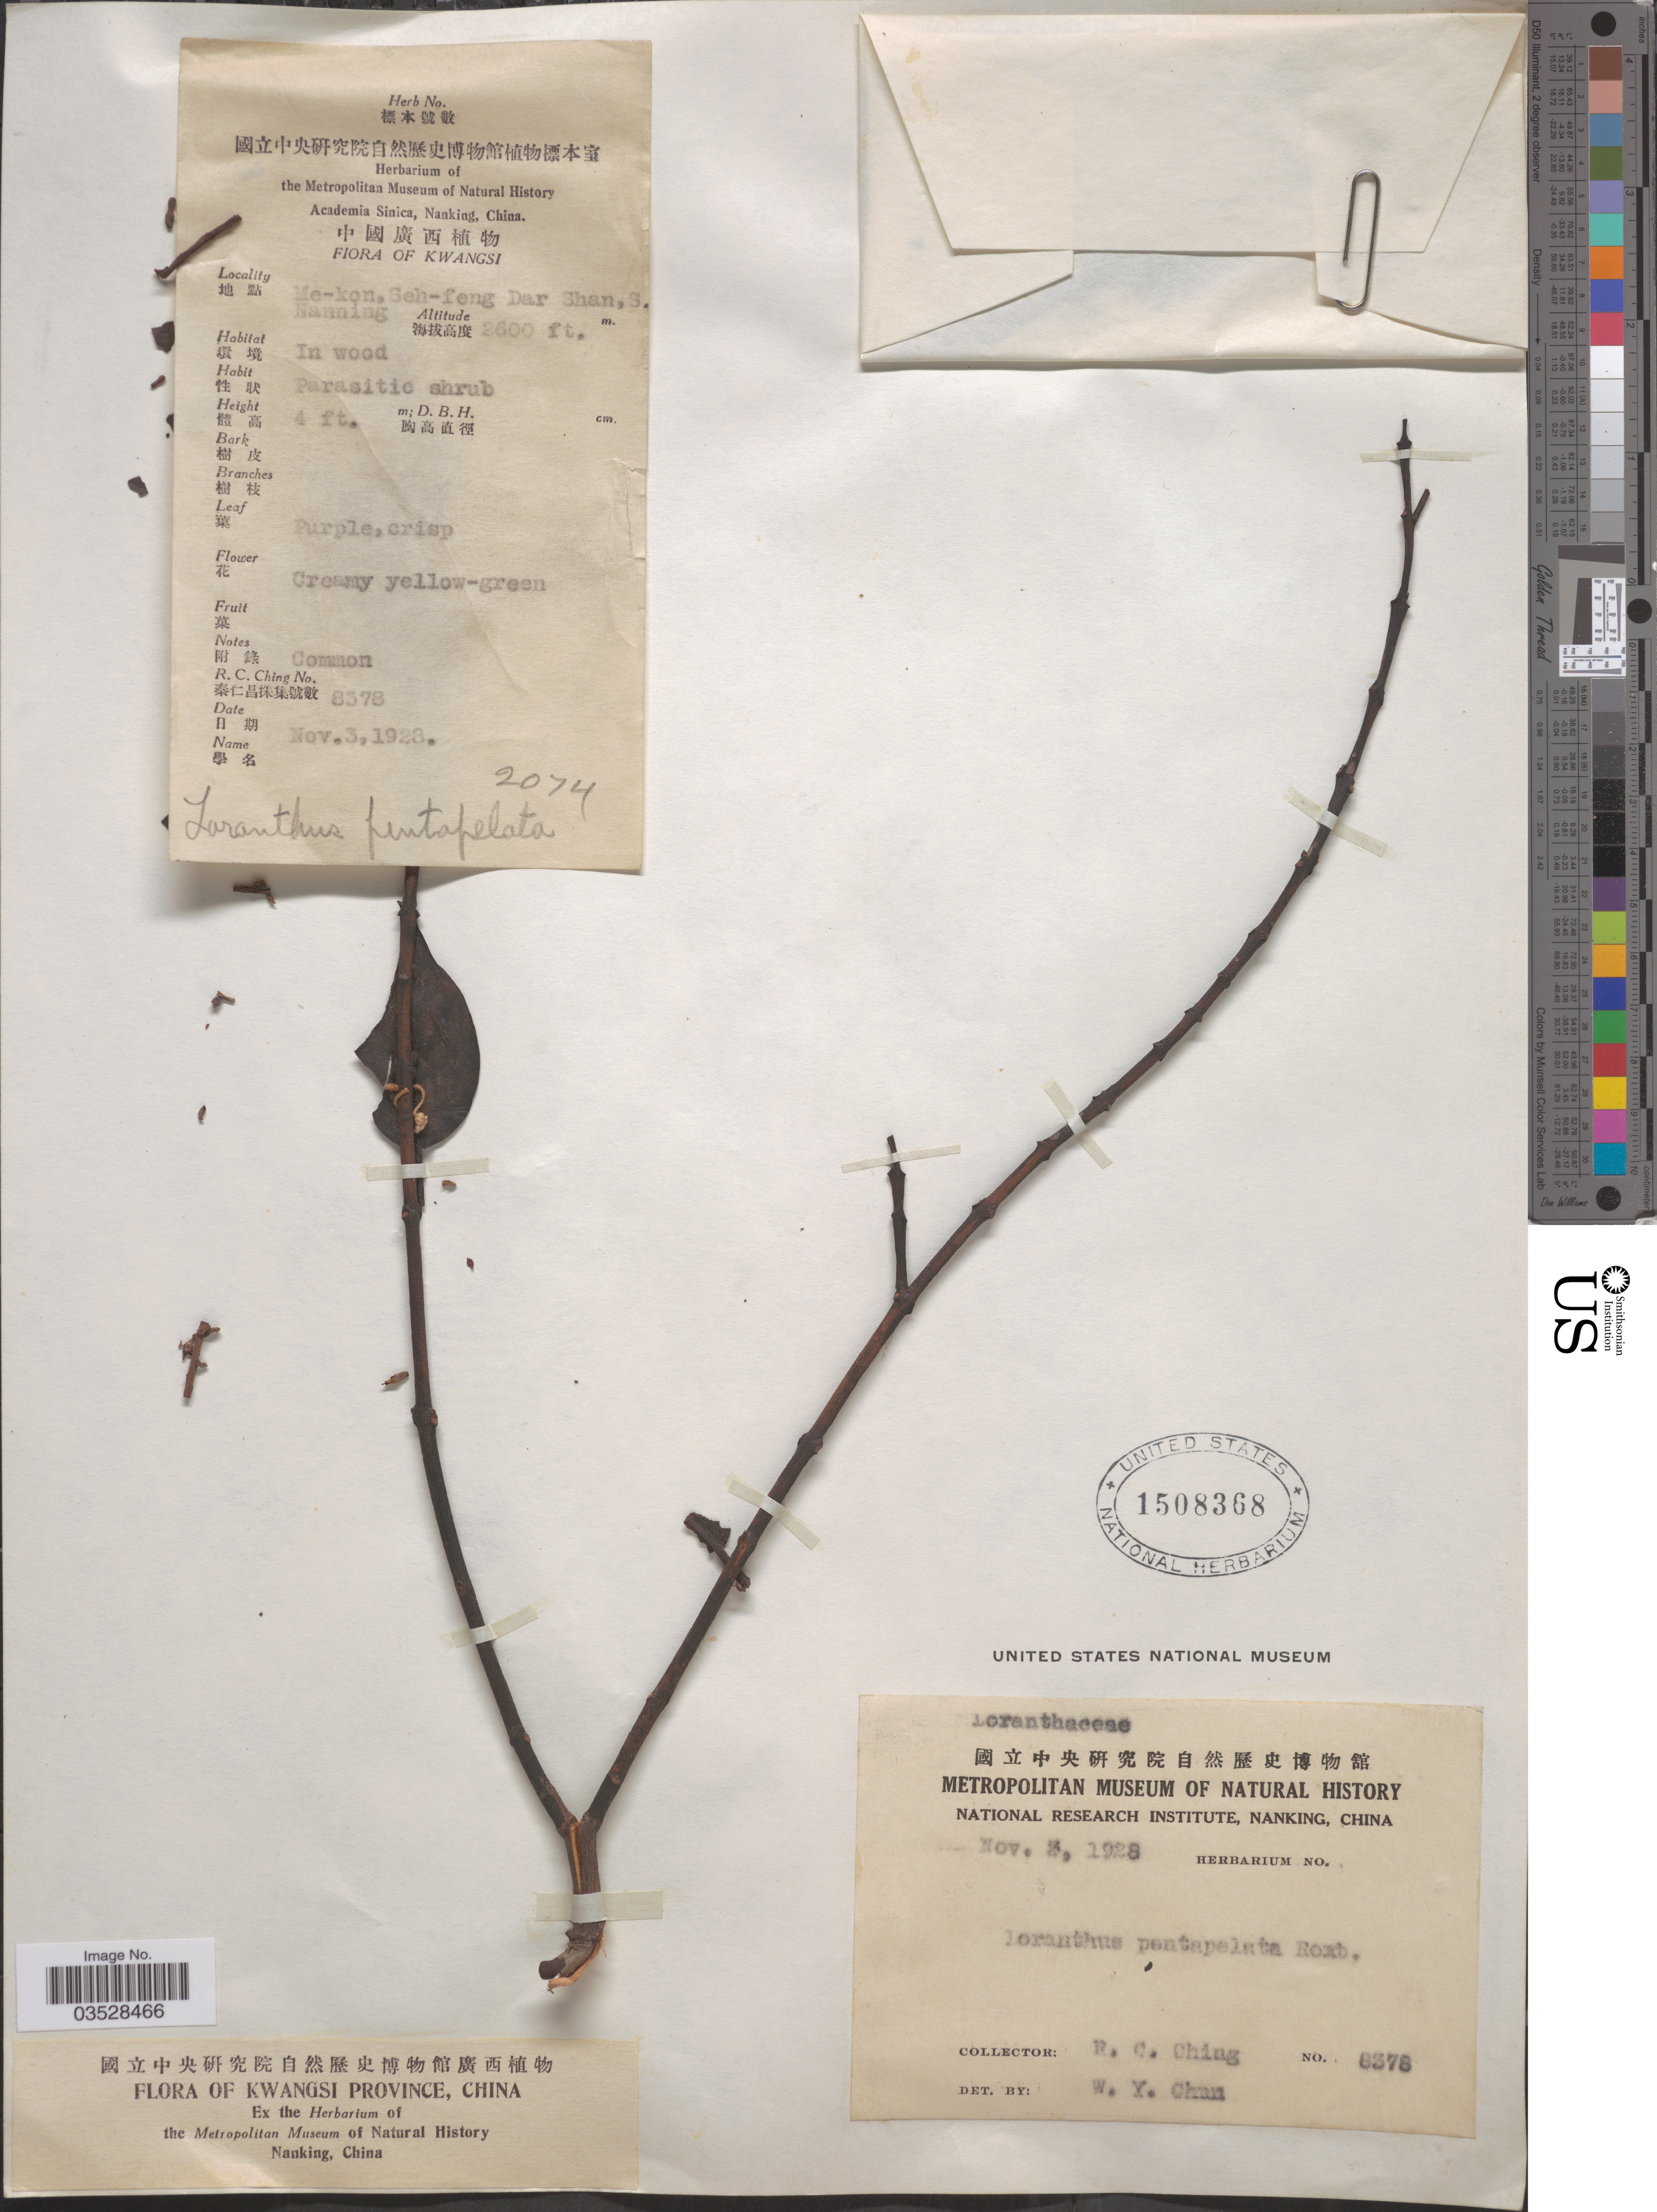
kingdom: Plantae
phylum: Tracheophyta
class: Magnoliopsida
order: Santalales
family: Loranthaceae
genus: Loranthus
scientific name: Loranthus pentapetalus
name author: Roxb.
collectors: R. C. Ching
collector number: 8378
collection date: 1928-11-03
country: China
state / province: Guangxi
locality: Kwangsi Province. Me-kon, Seh-feng Dar Shan, S. Nanning.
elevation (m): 792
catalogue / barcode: US 1508368